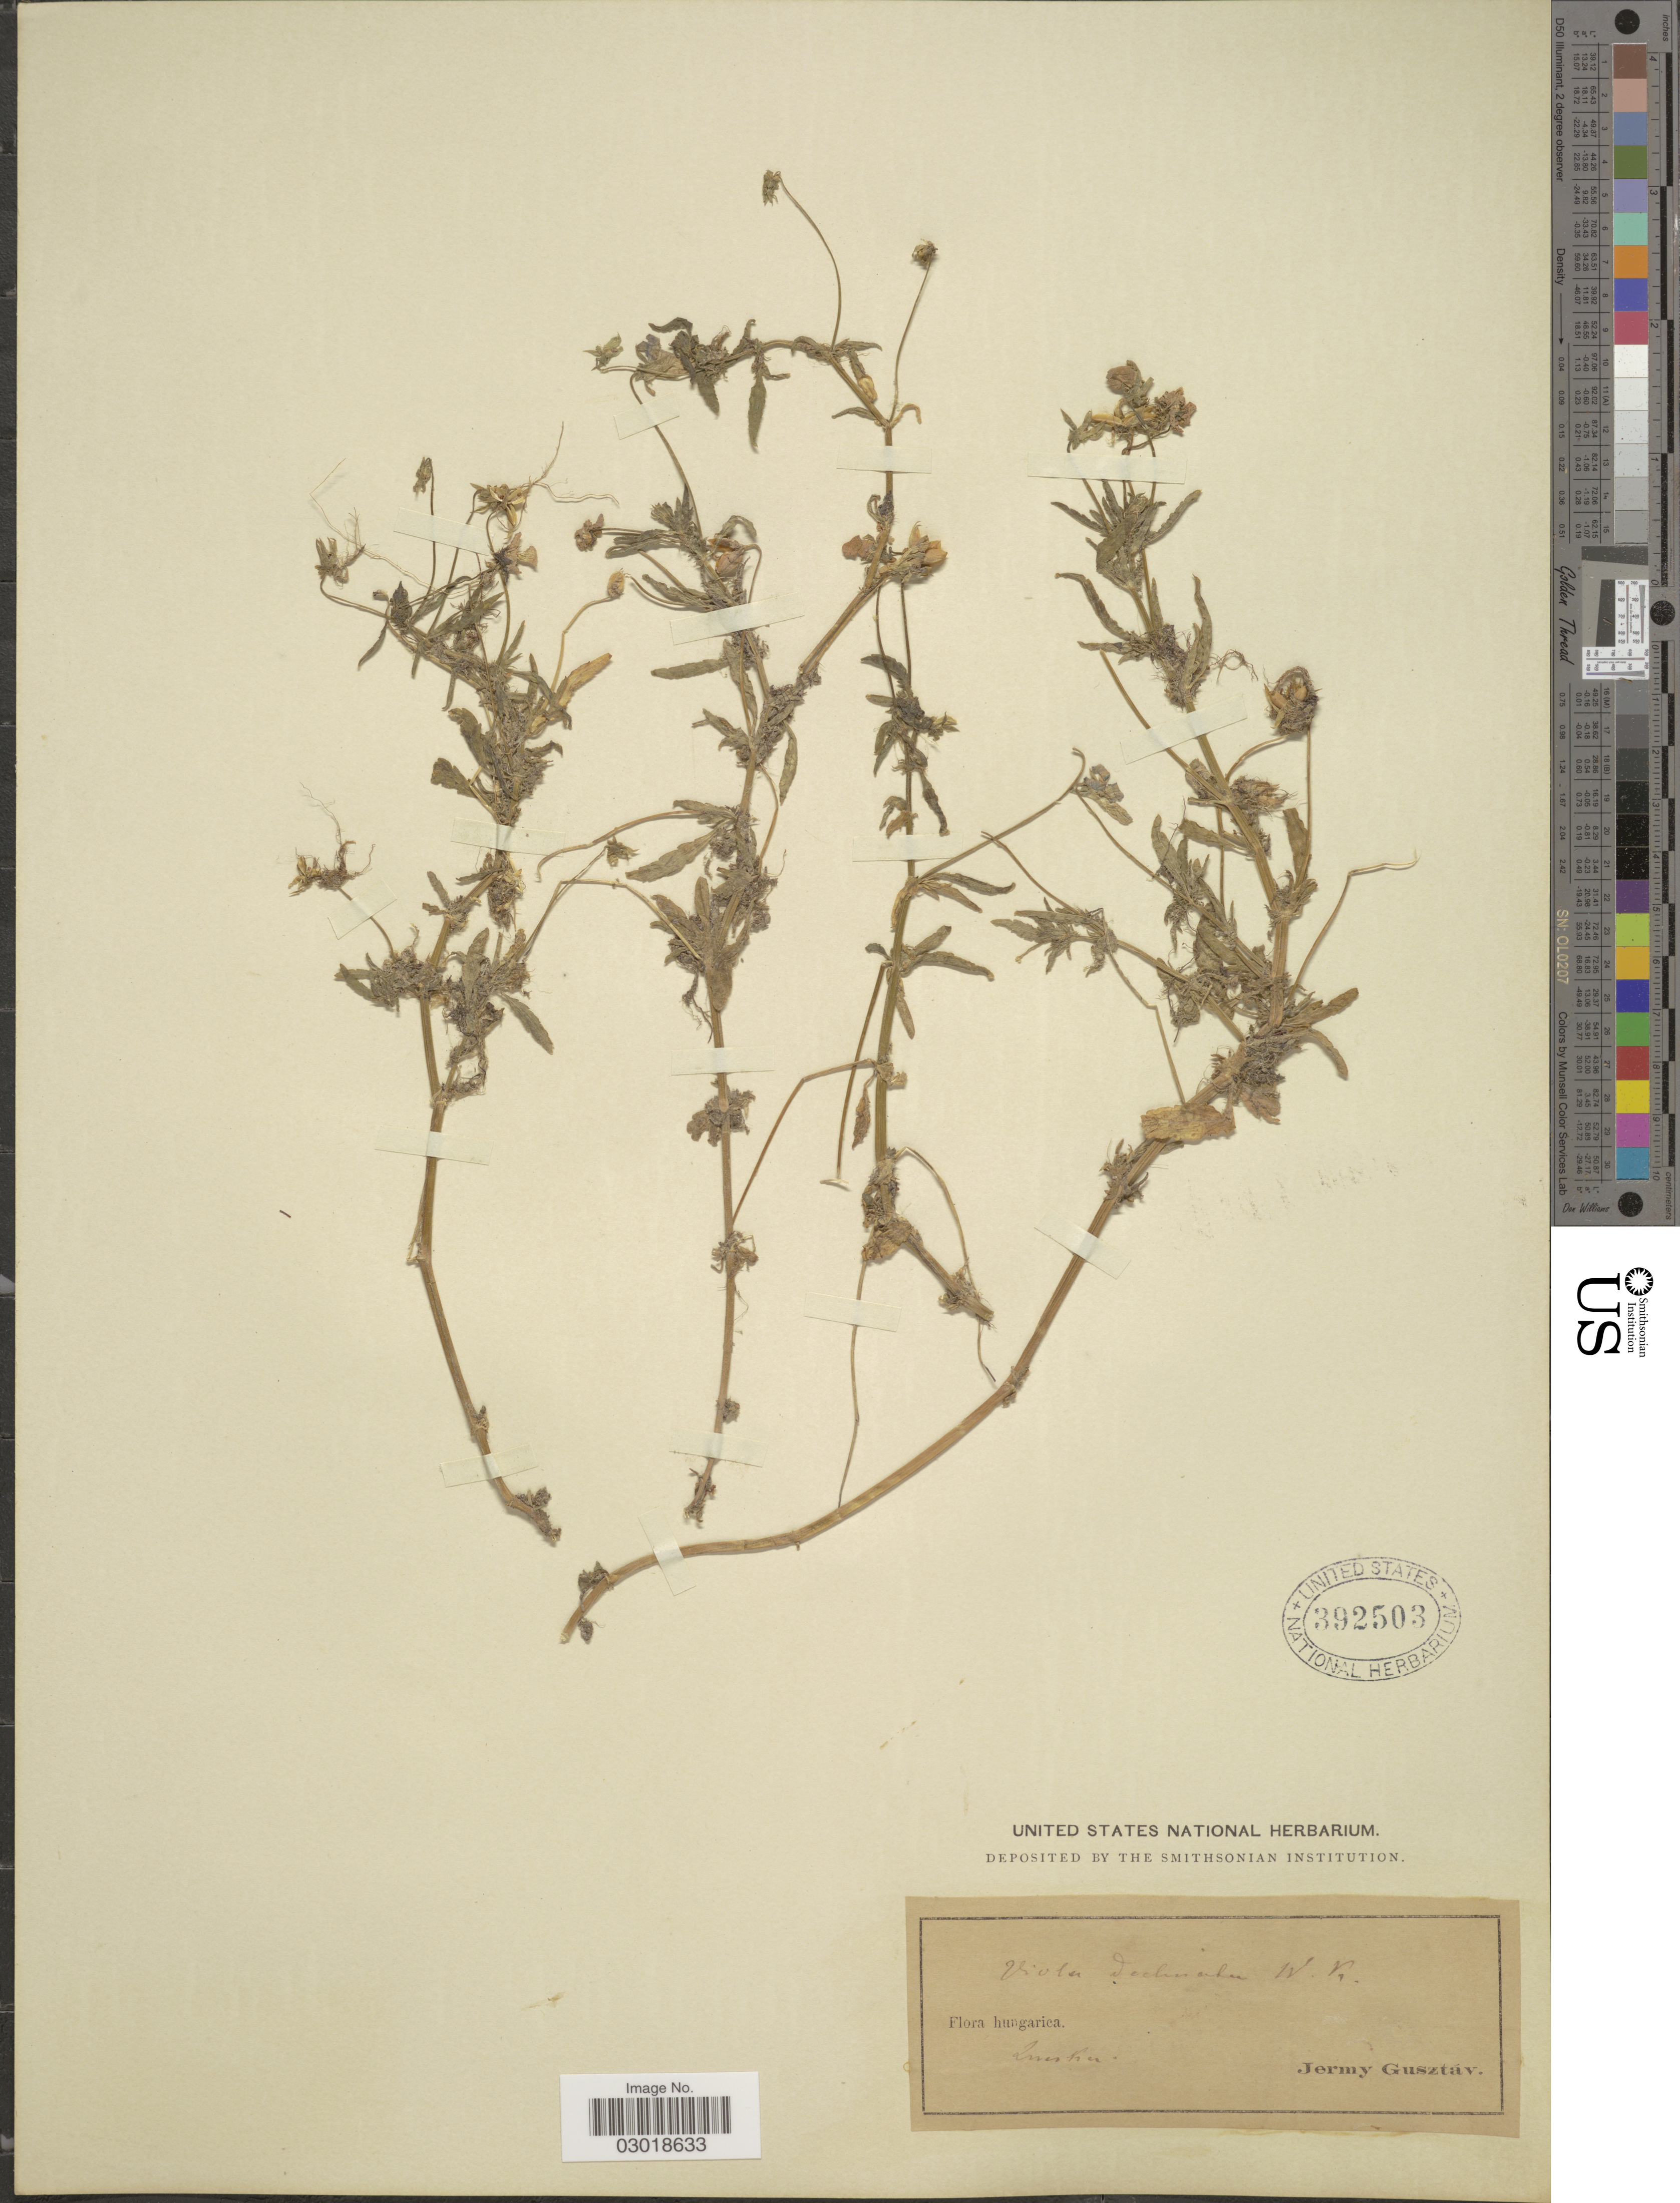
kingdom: Plantae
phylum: Tracheophyta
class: Magnoliopsida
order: Malpighiales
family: Violaceae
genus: Viola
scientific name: Viola declinata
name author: Waldst. & Kit.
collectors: J. Gusztav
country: Hungary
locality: Zuesku. [interpreted]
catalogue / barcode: US 392503